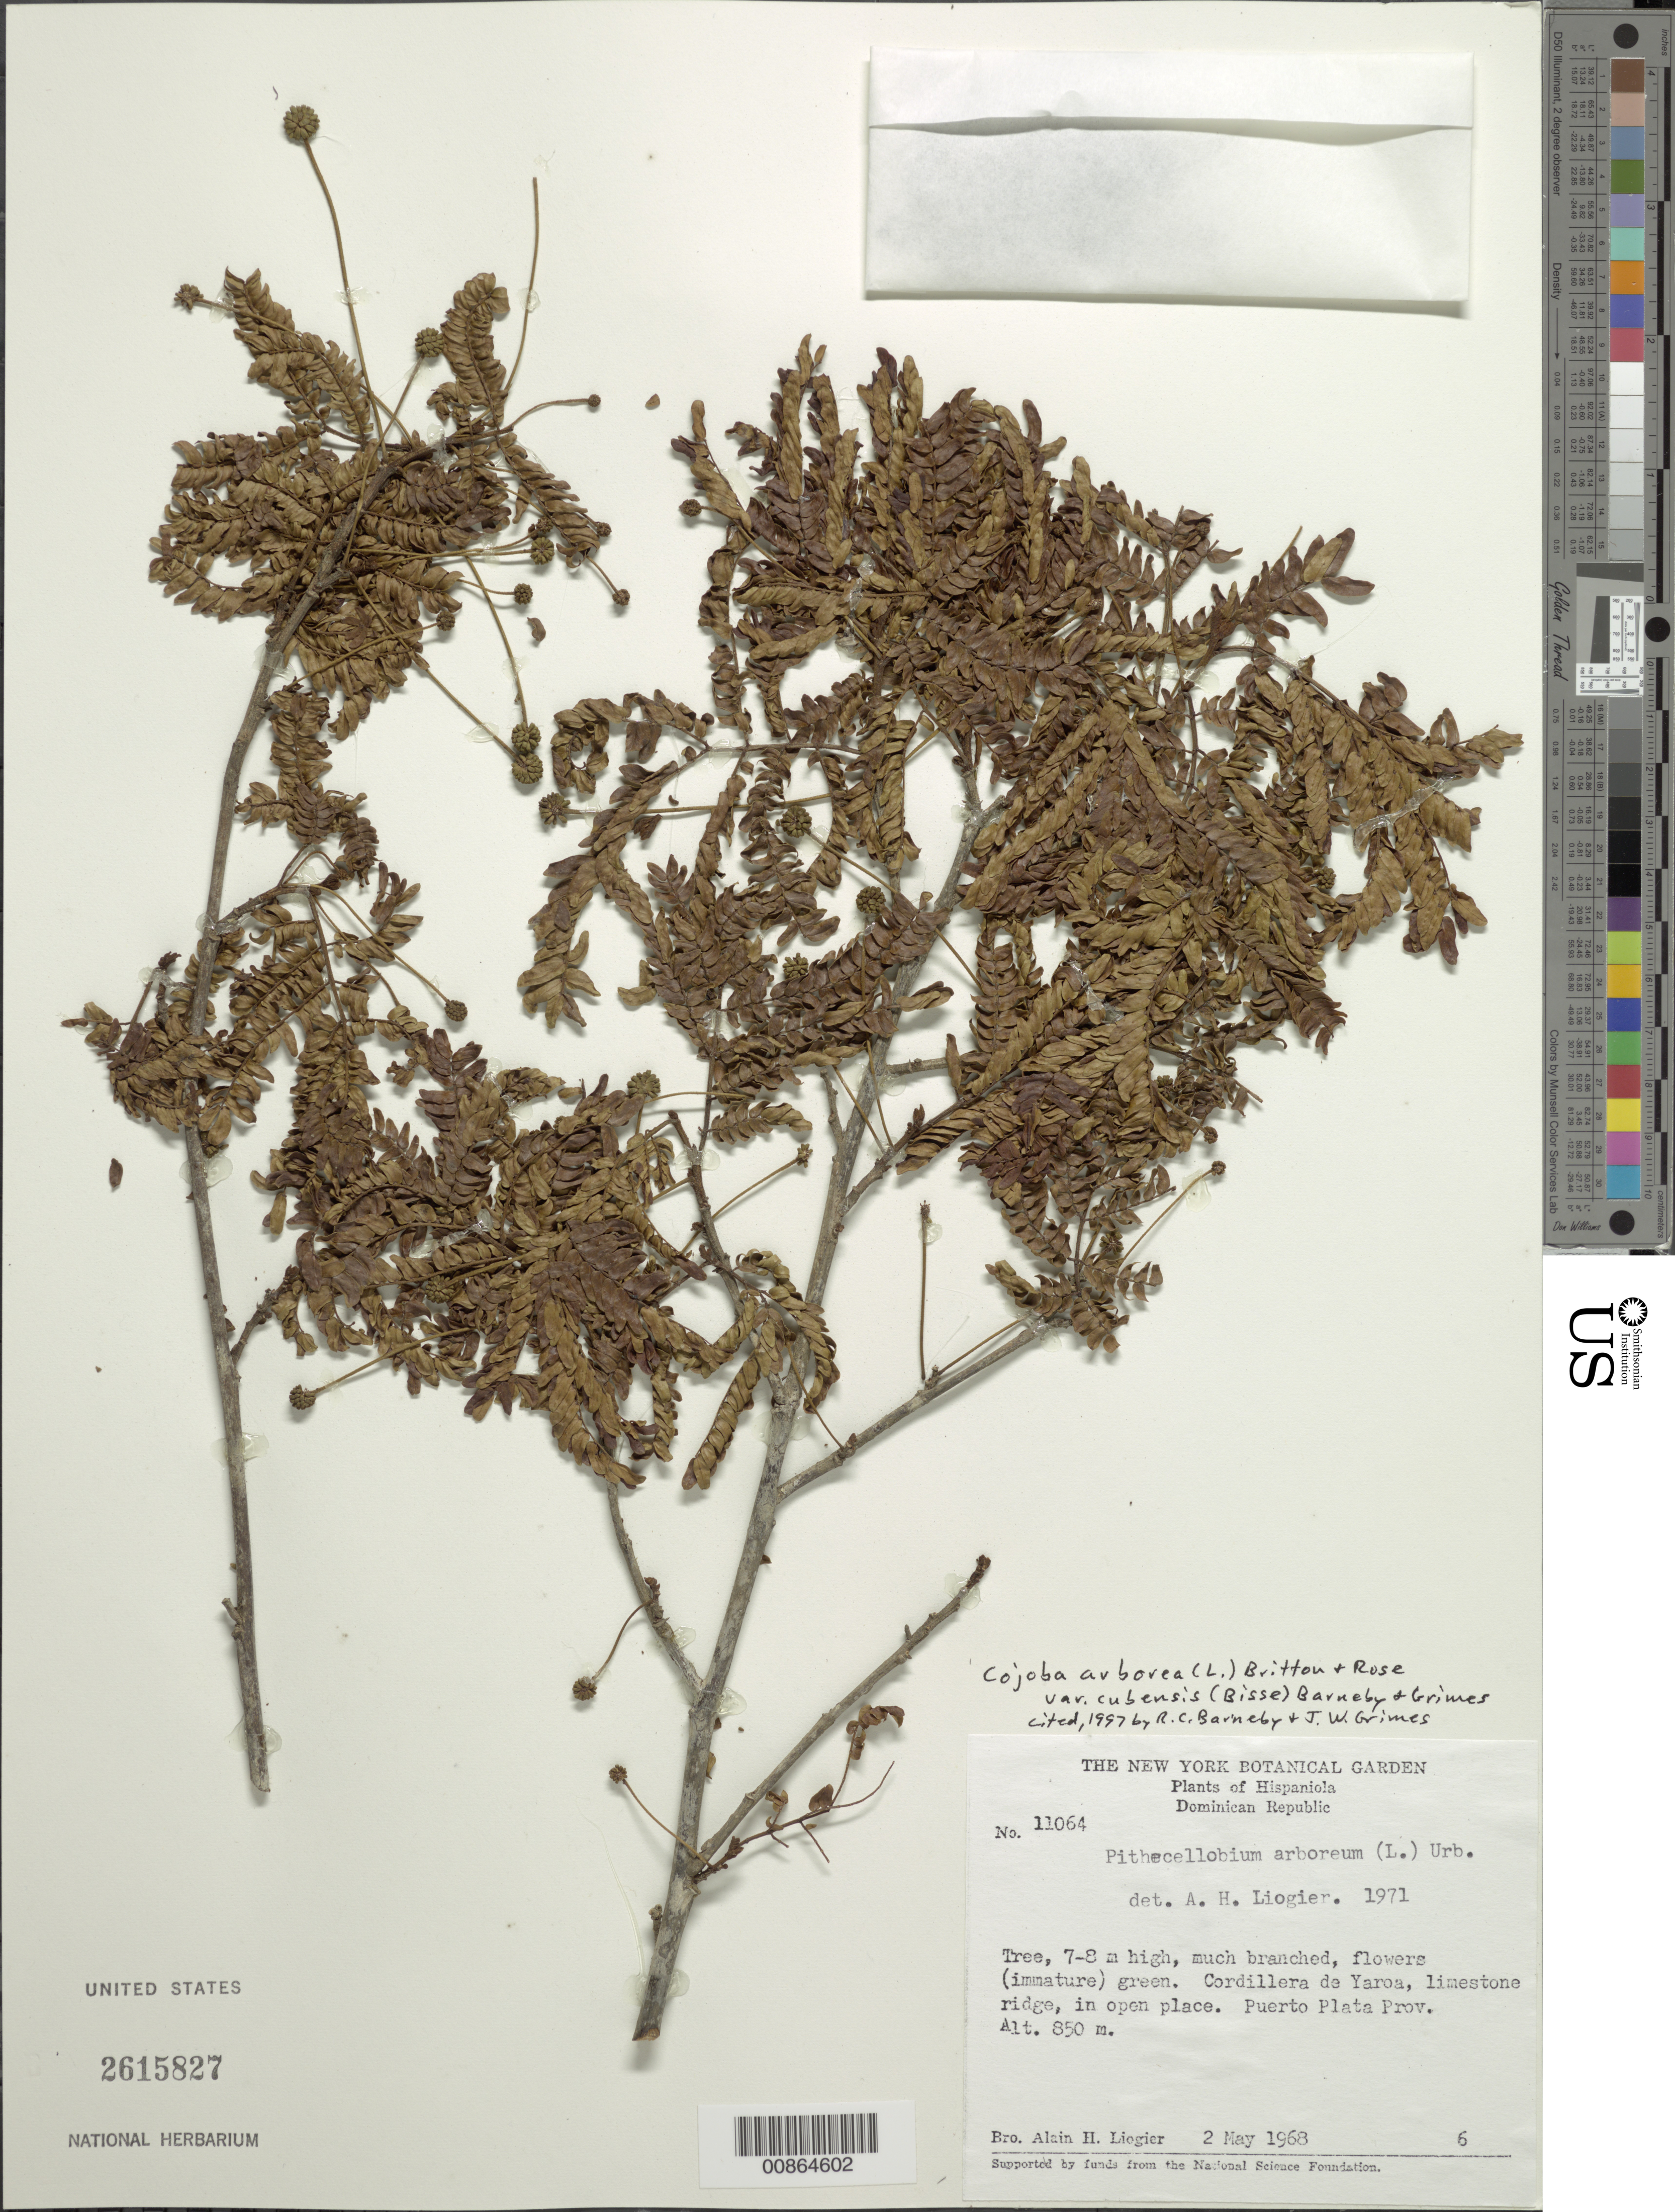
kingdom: Plantae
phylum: Tracheophyta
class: Magnoliopsida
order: Fabales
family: Fabaceae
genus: Cojoba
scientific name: Cojoba arborea var. cubensis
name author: (Bisse) Barneby & J.W. Grimes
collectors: A. H. Liogier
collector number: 11064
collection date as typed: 02 May 1968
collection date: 1968-05-02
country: Dominican Republic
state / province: Puerto Plata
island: Hispaniola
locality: Cordillera de Yaroa.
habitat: Limestone ridge, in open place.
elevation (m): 850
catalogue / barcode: US 2615827